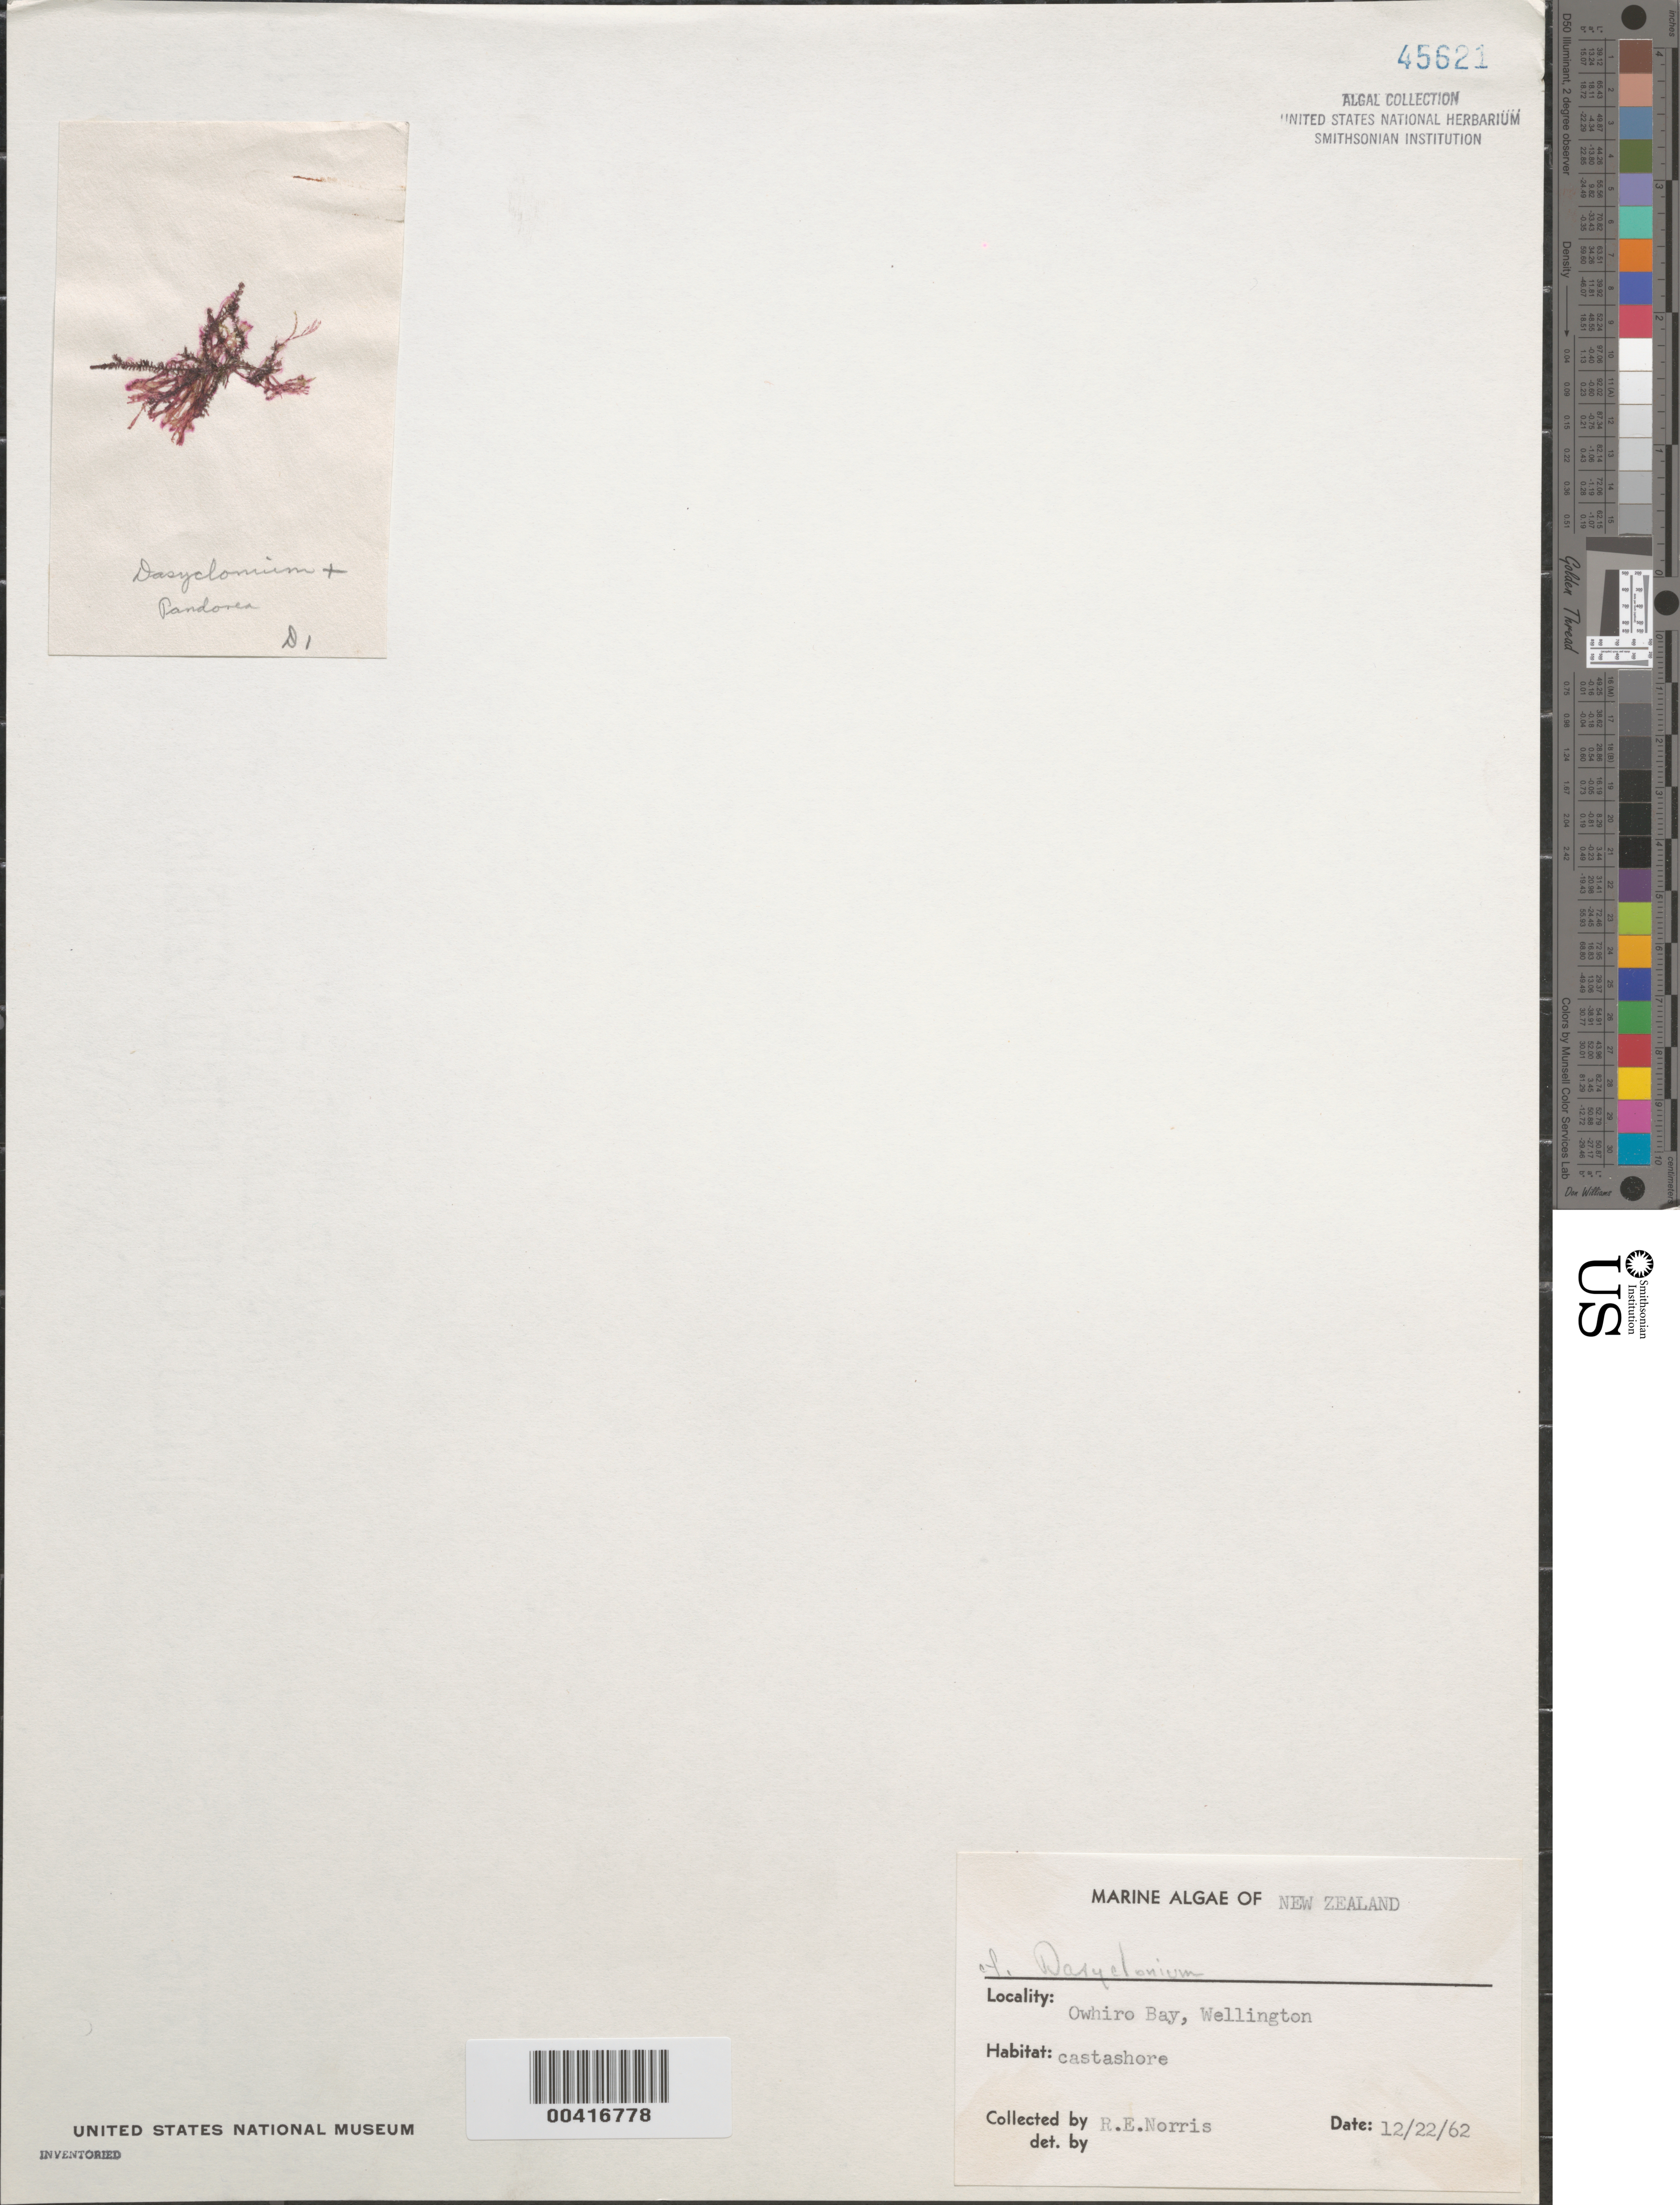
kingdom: Plantae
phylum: Rhodophyta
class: Florideophyceae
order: Ceramiales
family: Rhodomelaceae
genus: Dasyclonium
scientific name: Dasyclonium sp.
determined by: Norris, R. E.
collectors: R. E. Norris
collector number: D1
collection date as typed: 22 Dec 1962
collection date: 1962-12-22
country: New Zealand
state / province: Wellington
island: North Island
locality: Owhiro Bay, Wellington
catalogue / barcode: US 45621